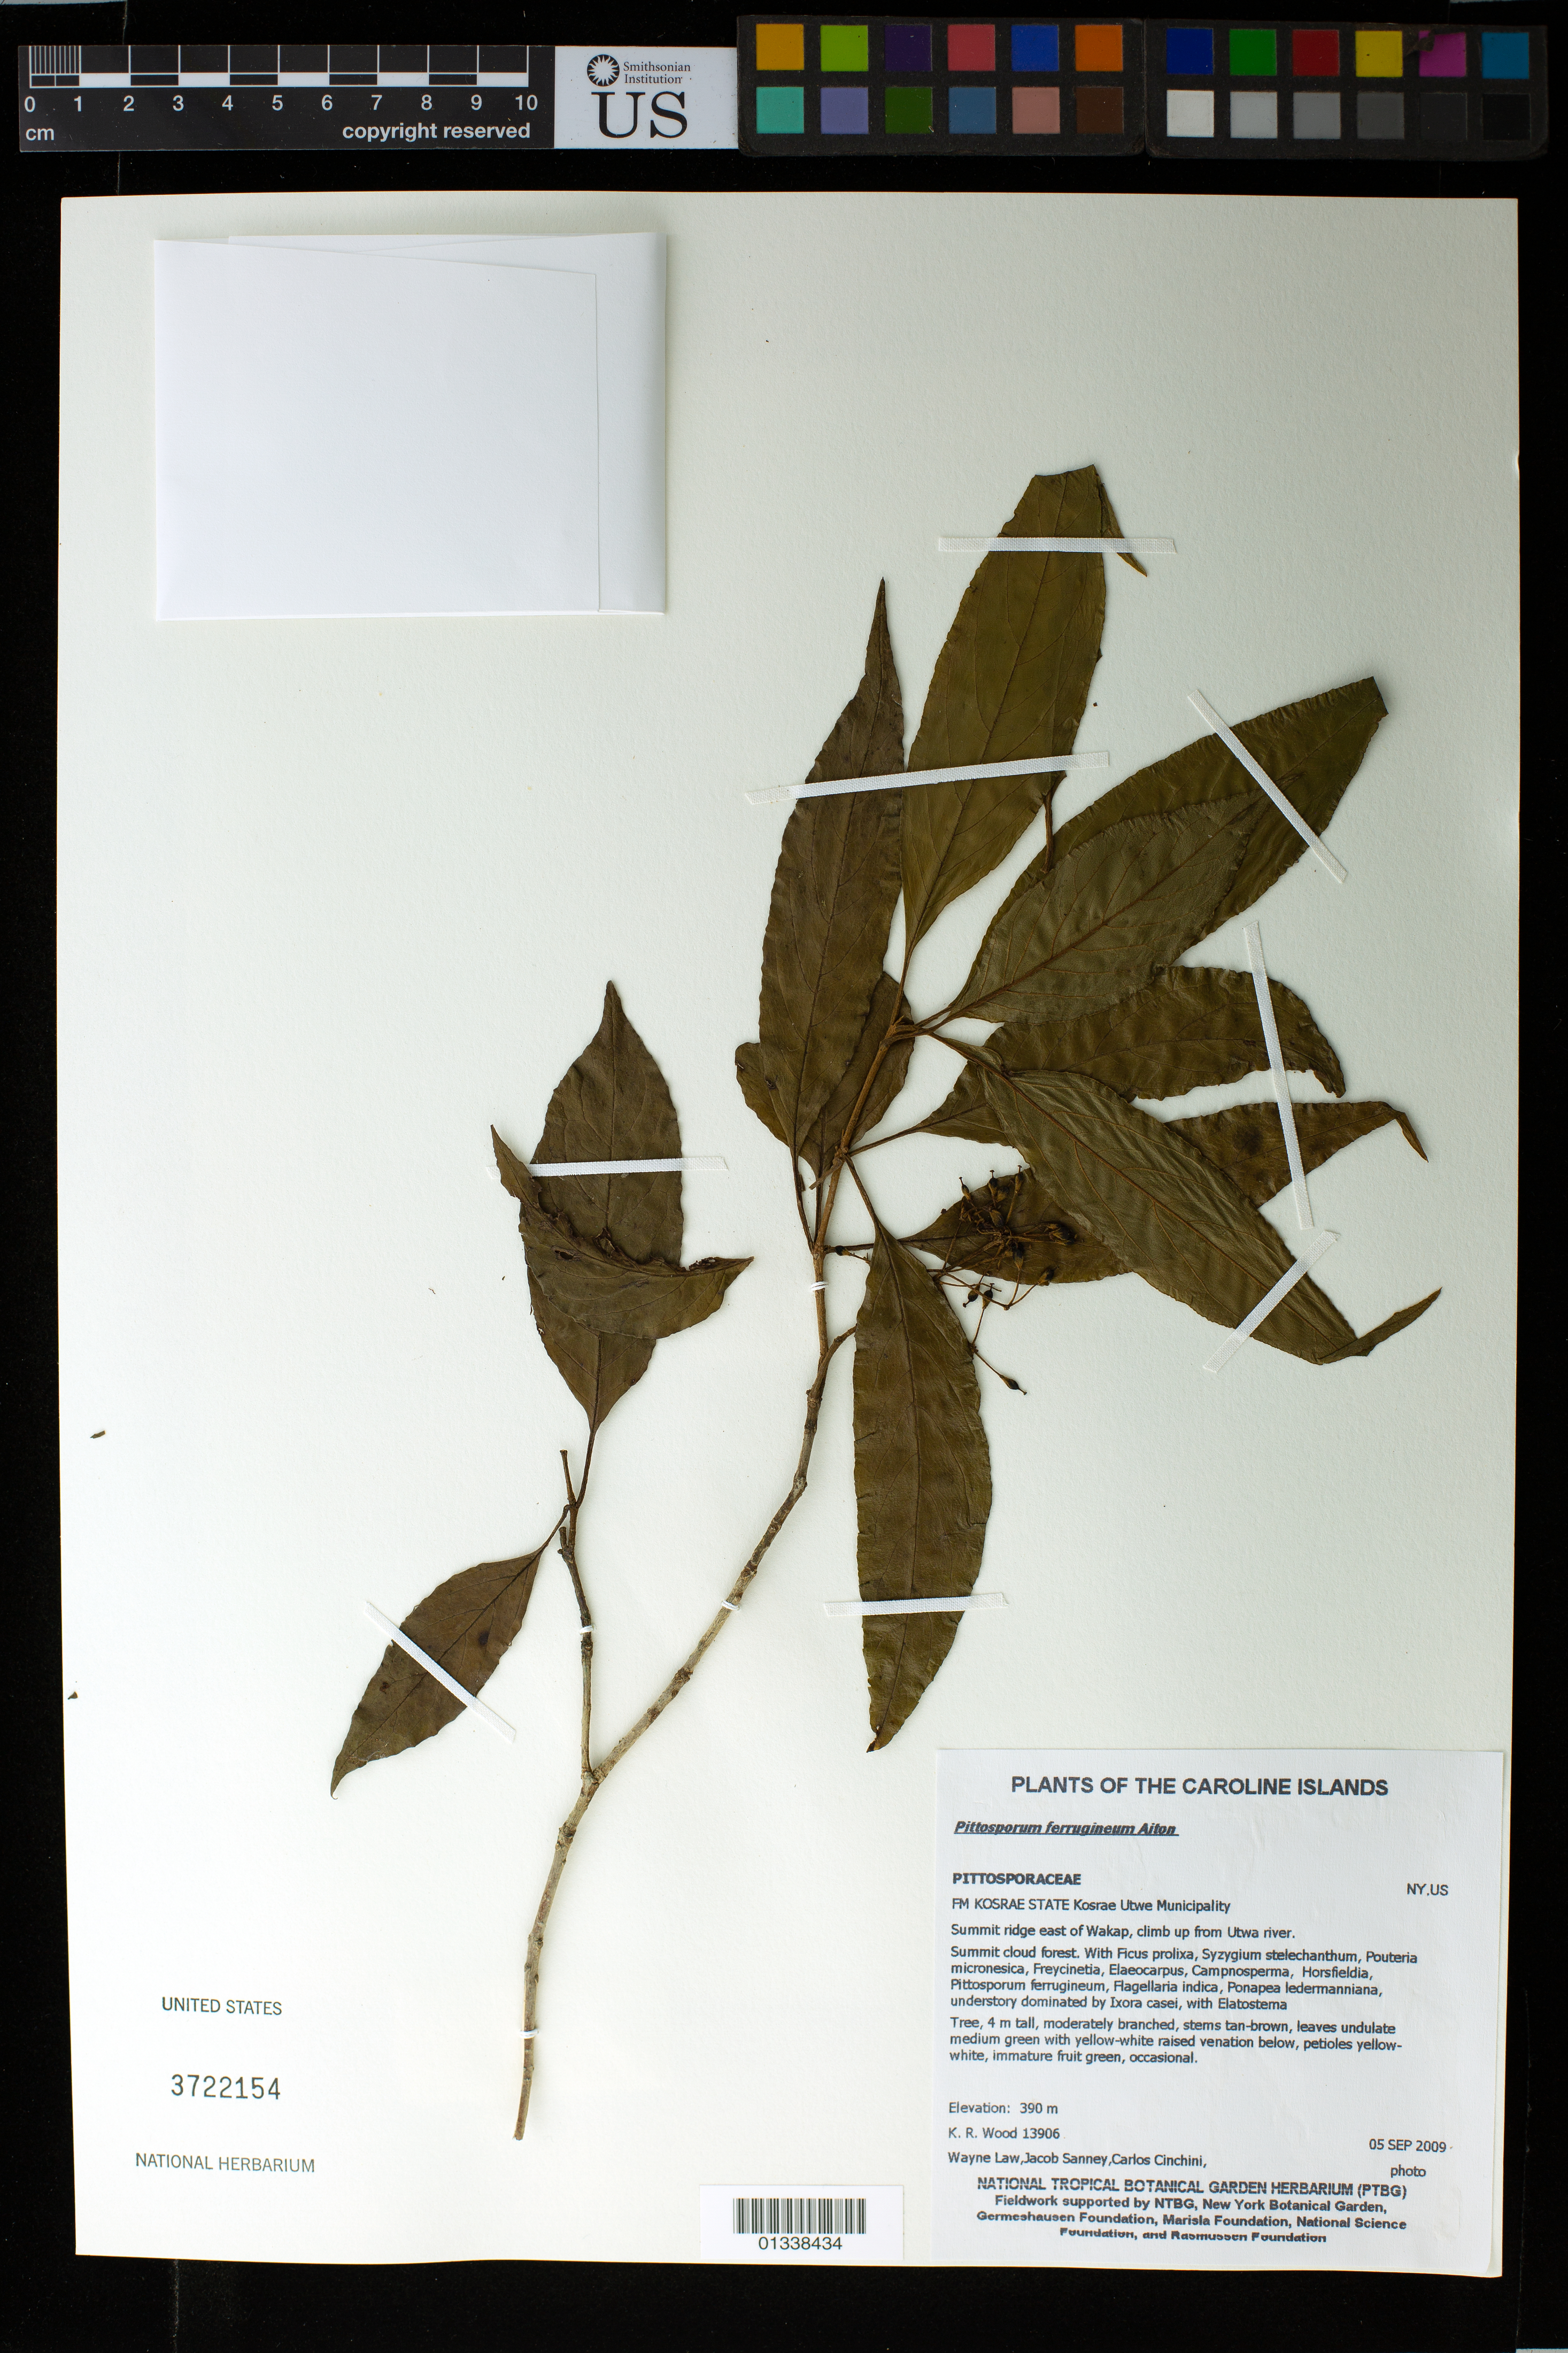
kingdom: Plantae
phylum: Tracheophyta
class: Magnoliopsida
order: Apiales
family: Pittosporaceae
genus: Pittosporum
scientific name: Pittosporum ferrugineum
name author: W.T. Aiton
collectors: K. R. Wood, W. Law, J. Sanney & C. Cinchini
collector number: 13906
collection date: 2009-09-05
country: Micronesia, Federated States of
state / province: Kosrae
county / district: Utwe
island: Kosrae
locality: Summit ridge east of Wakap, climb up from Utwa river.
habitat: Summit cloud forest.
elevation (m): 390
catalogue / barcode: US 3722154